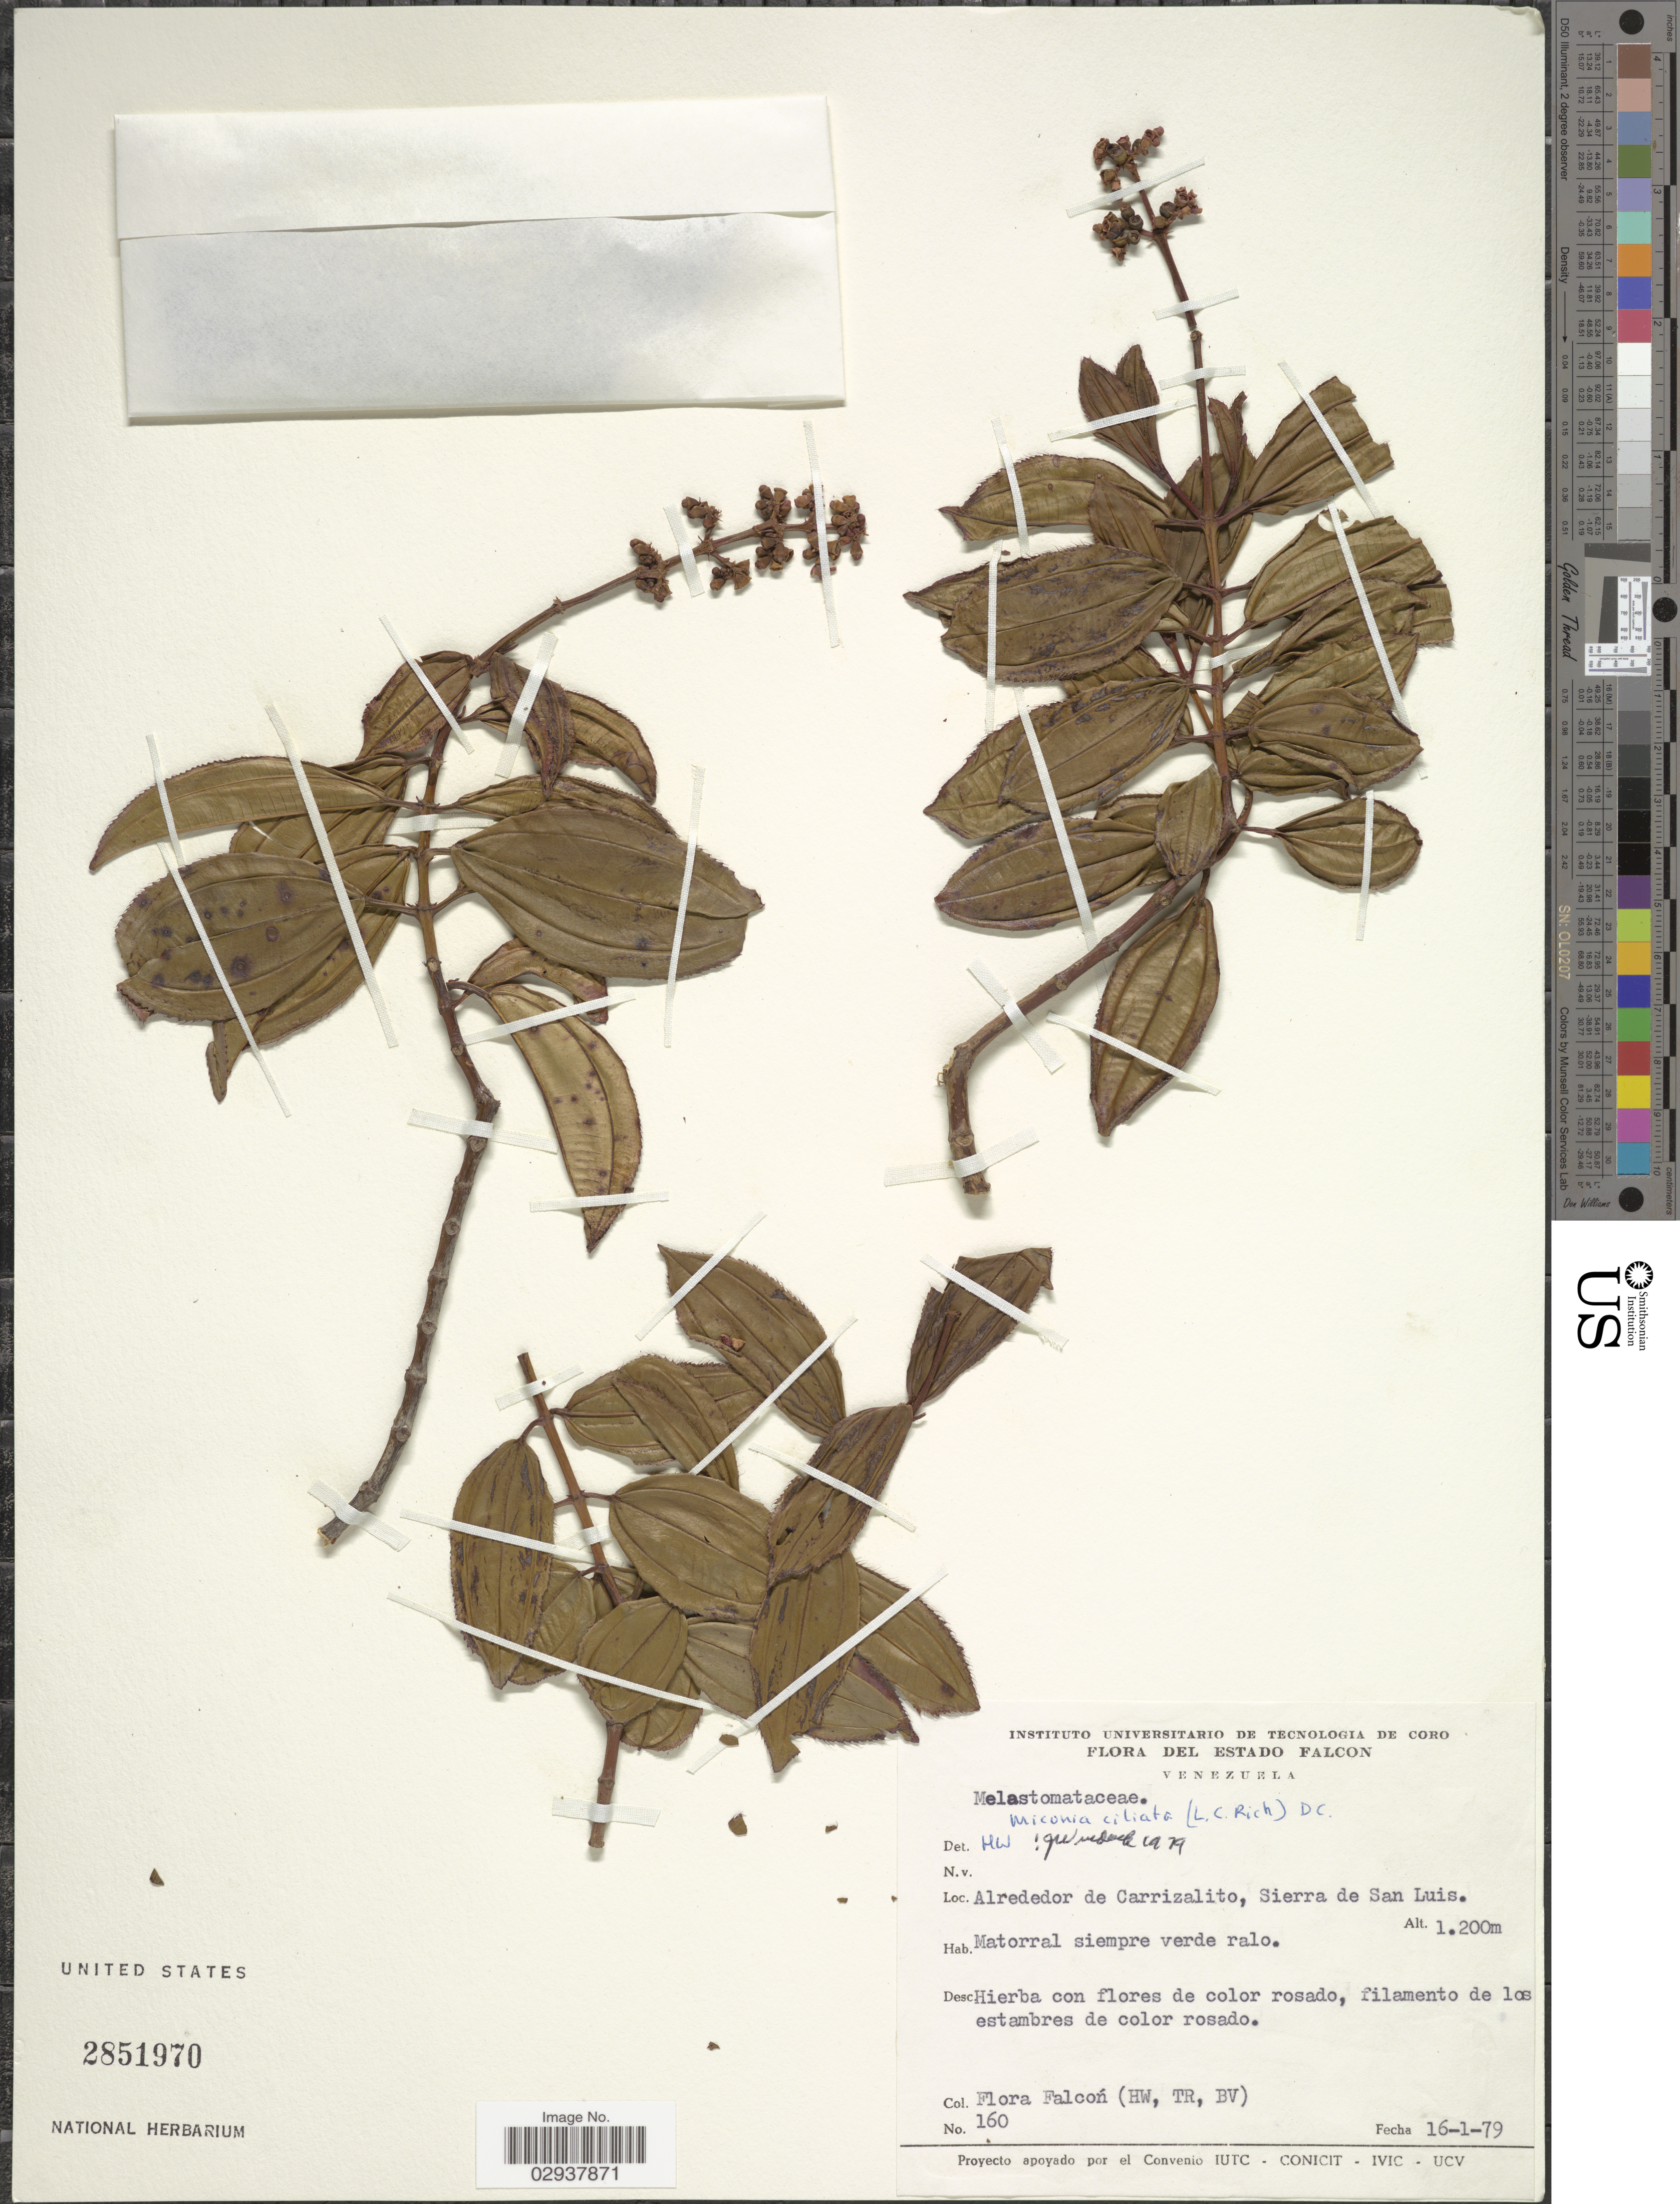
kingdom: Plantae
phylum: Tracheophyta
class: Magnoliopsida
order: Myrtales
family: Melastomataceae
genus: Miconia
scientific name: Miconia ciliata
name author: (Rich.) DC.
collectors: Flora Falcón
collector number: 160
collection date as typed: Transcribed d/m/y: 16/1/79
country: Venezuela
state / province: Falcón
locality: Estado Falcon. Alrededor de Carrizalito, Sierra de San Luis.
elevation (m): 1200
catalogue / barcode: US 2851970